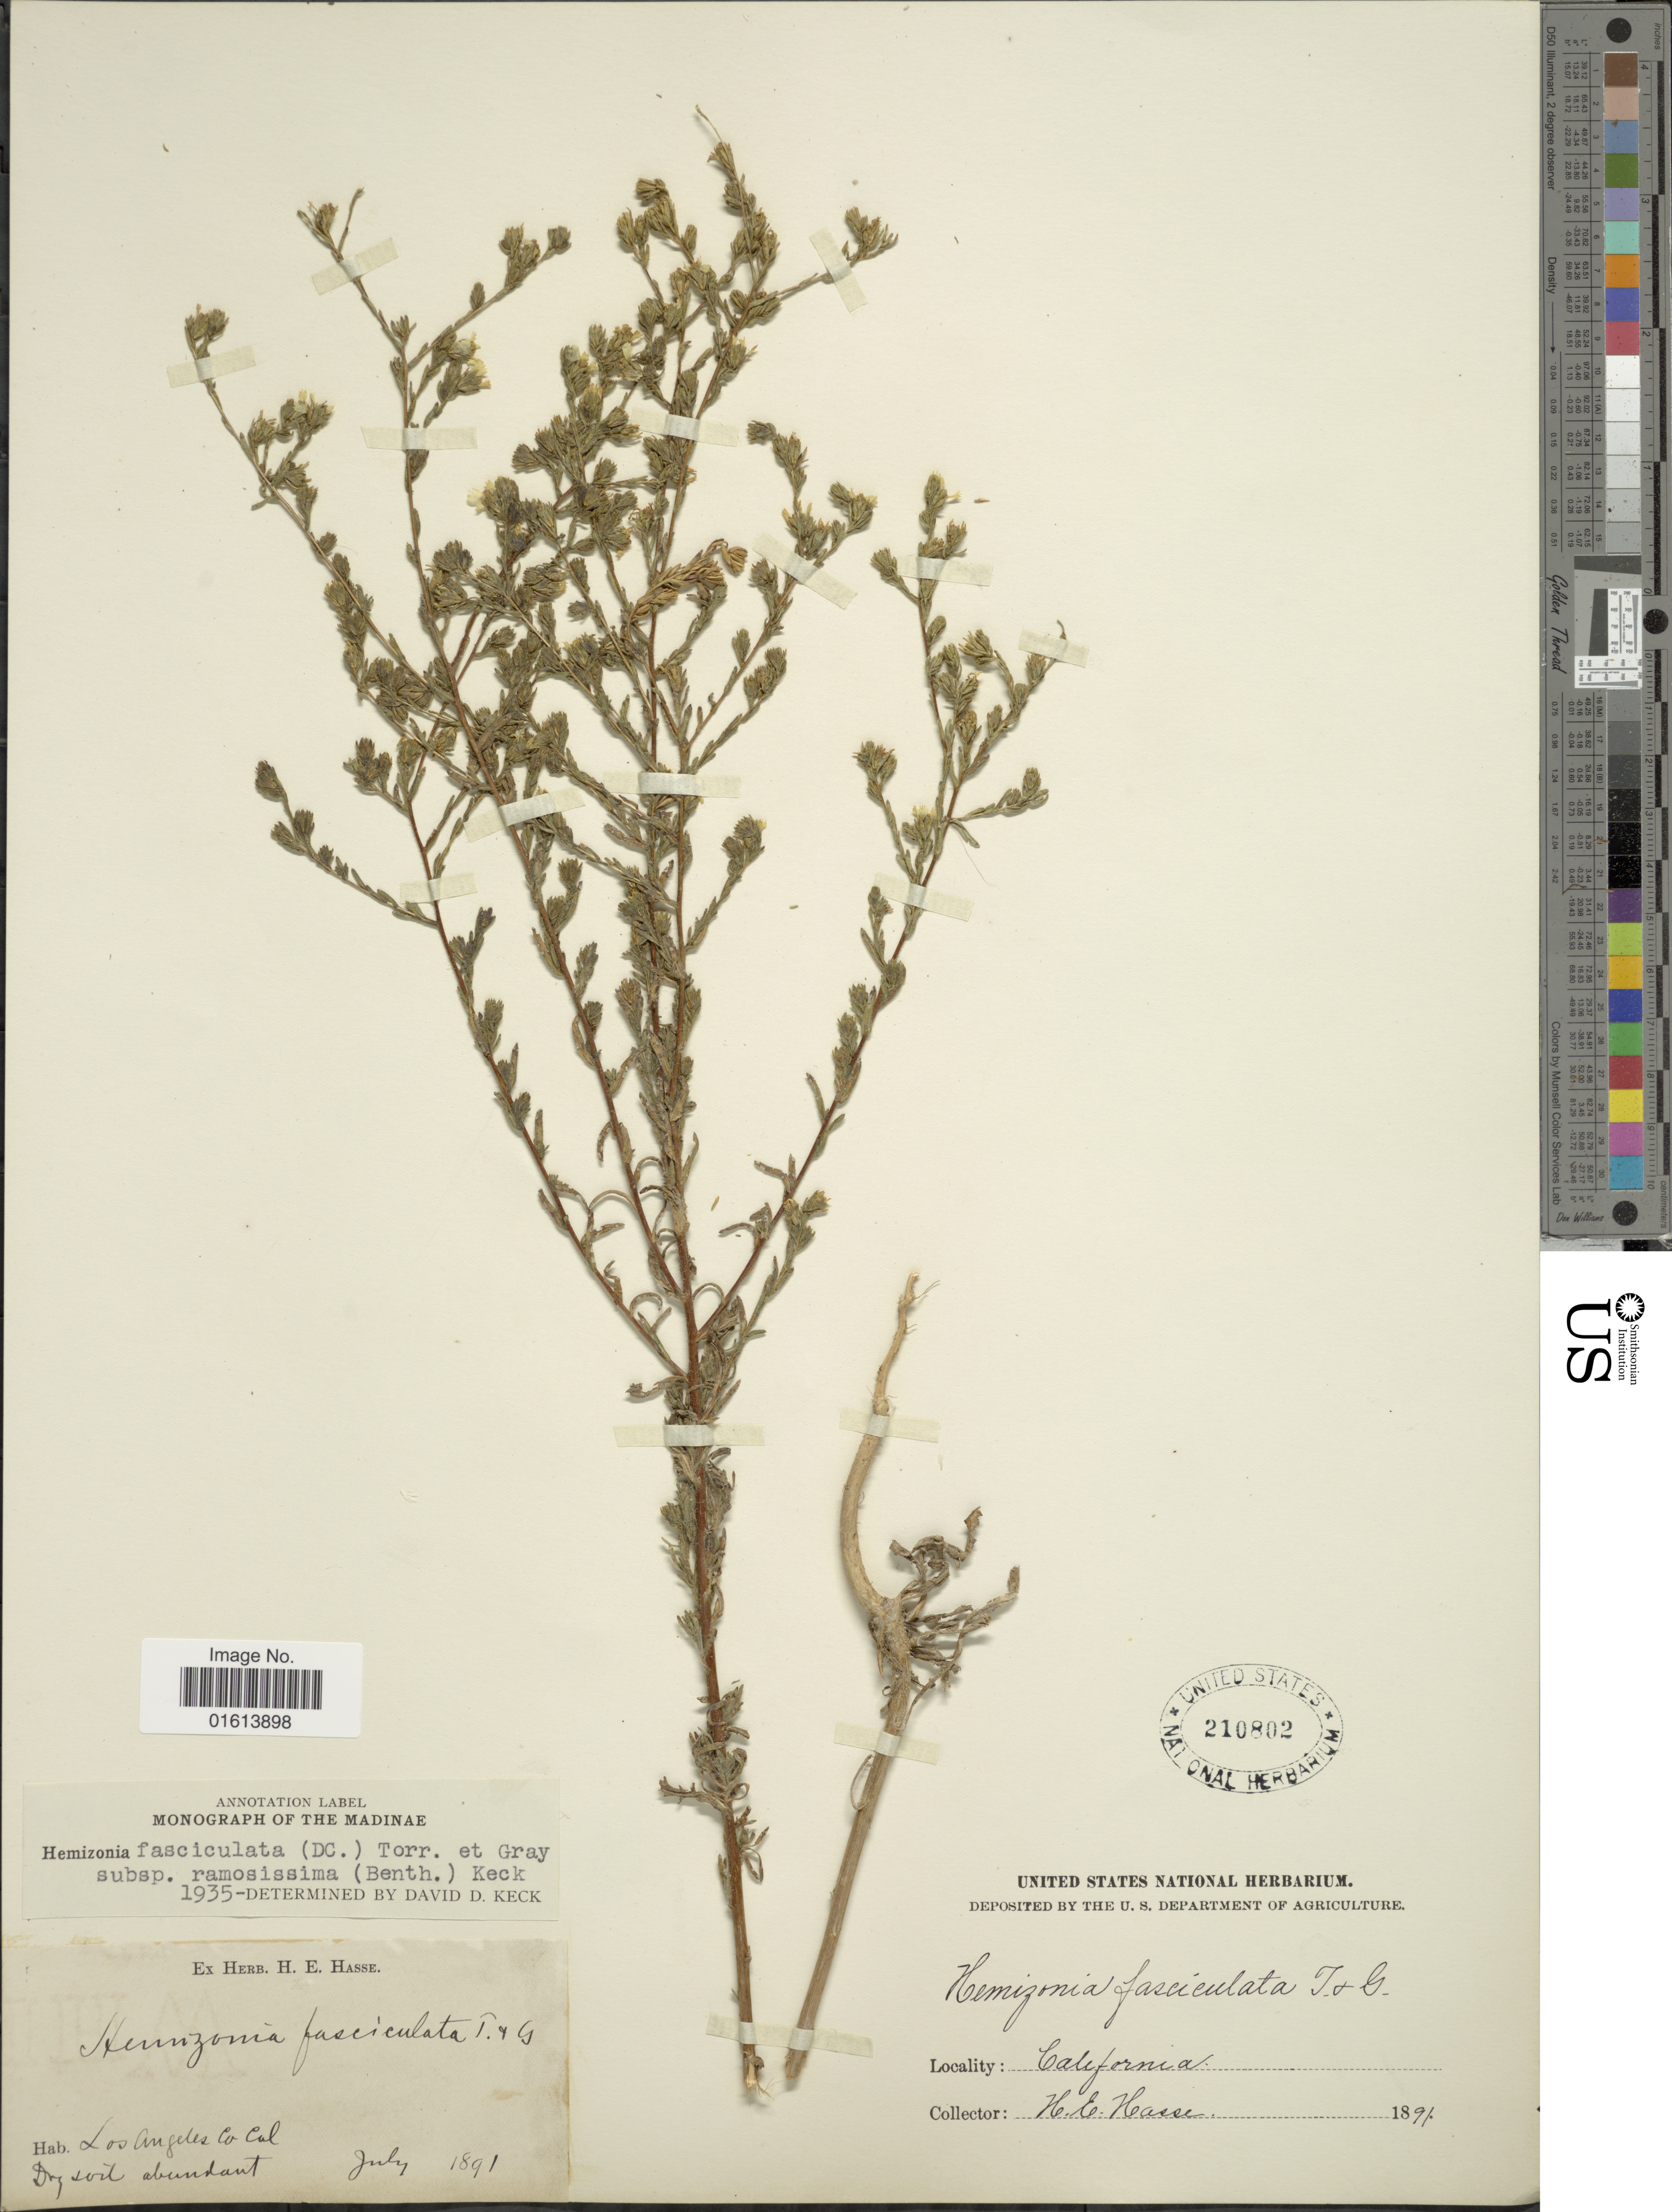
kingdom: Plantae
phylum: Tracheophyta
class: Magnoliopsida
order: Asterales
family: Asteraceae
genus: Hemizonia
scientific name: Hemizonia fasciculata subsp. ramosissima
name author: (Benth.) D.D. Keck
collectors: H. E. Hasse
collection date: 1891-07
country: United States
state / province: California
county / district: Los Angeles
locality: California. Los Angeles Co. Cal.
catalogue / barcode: US 210802